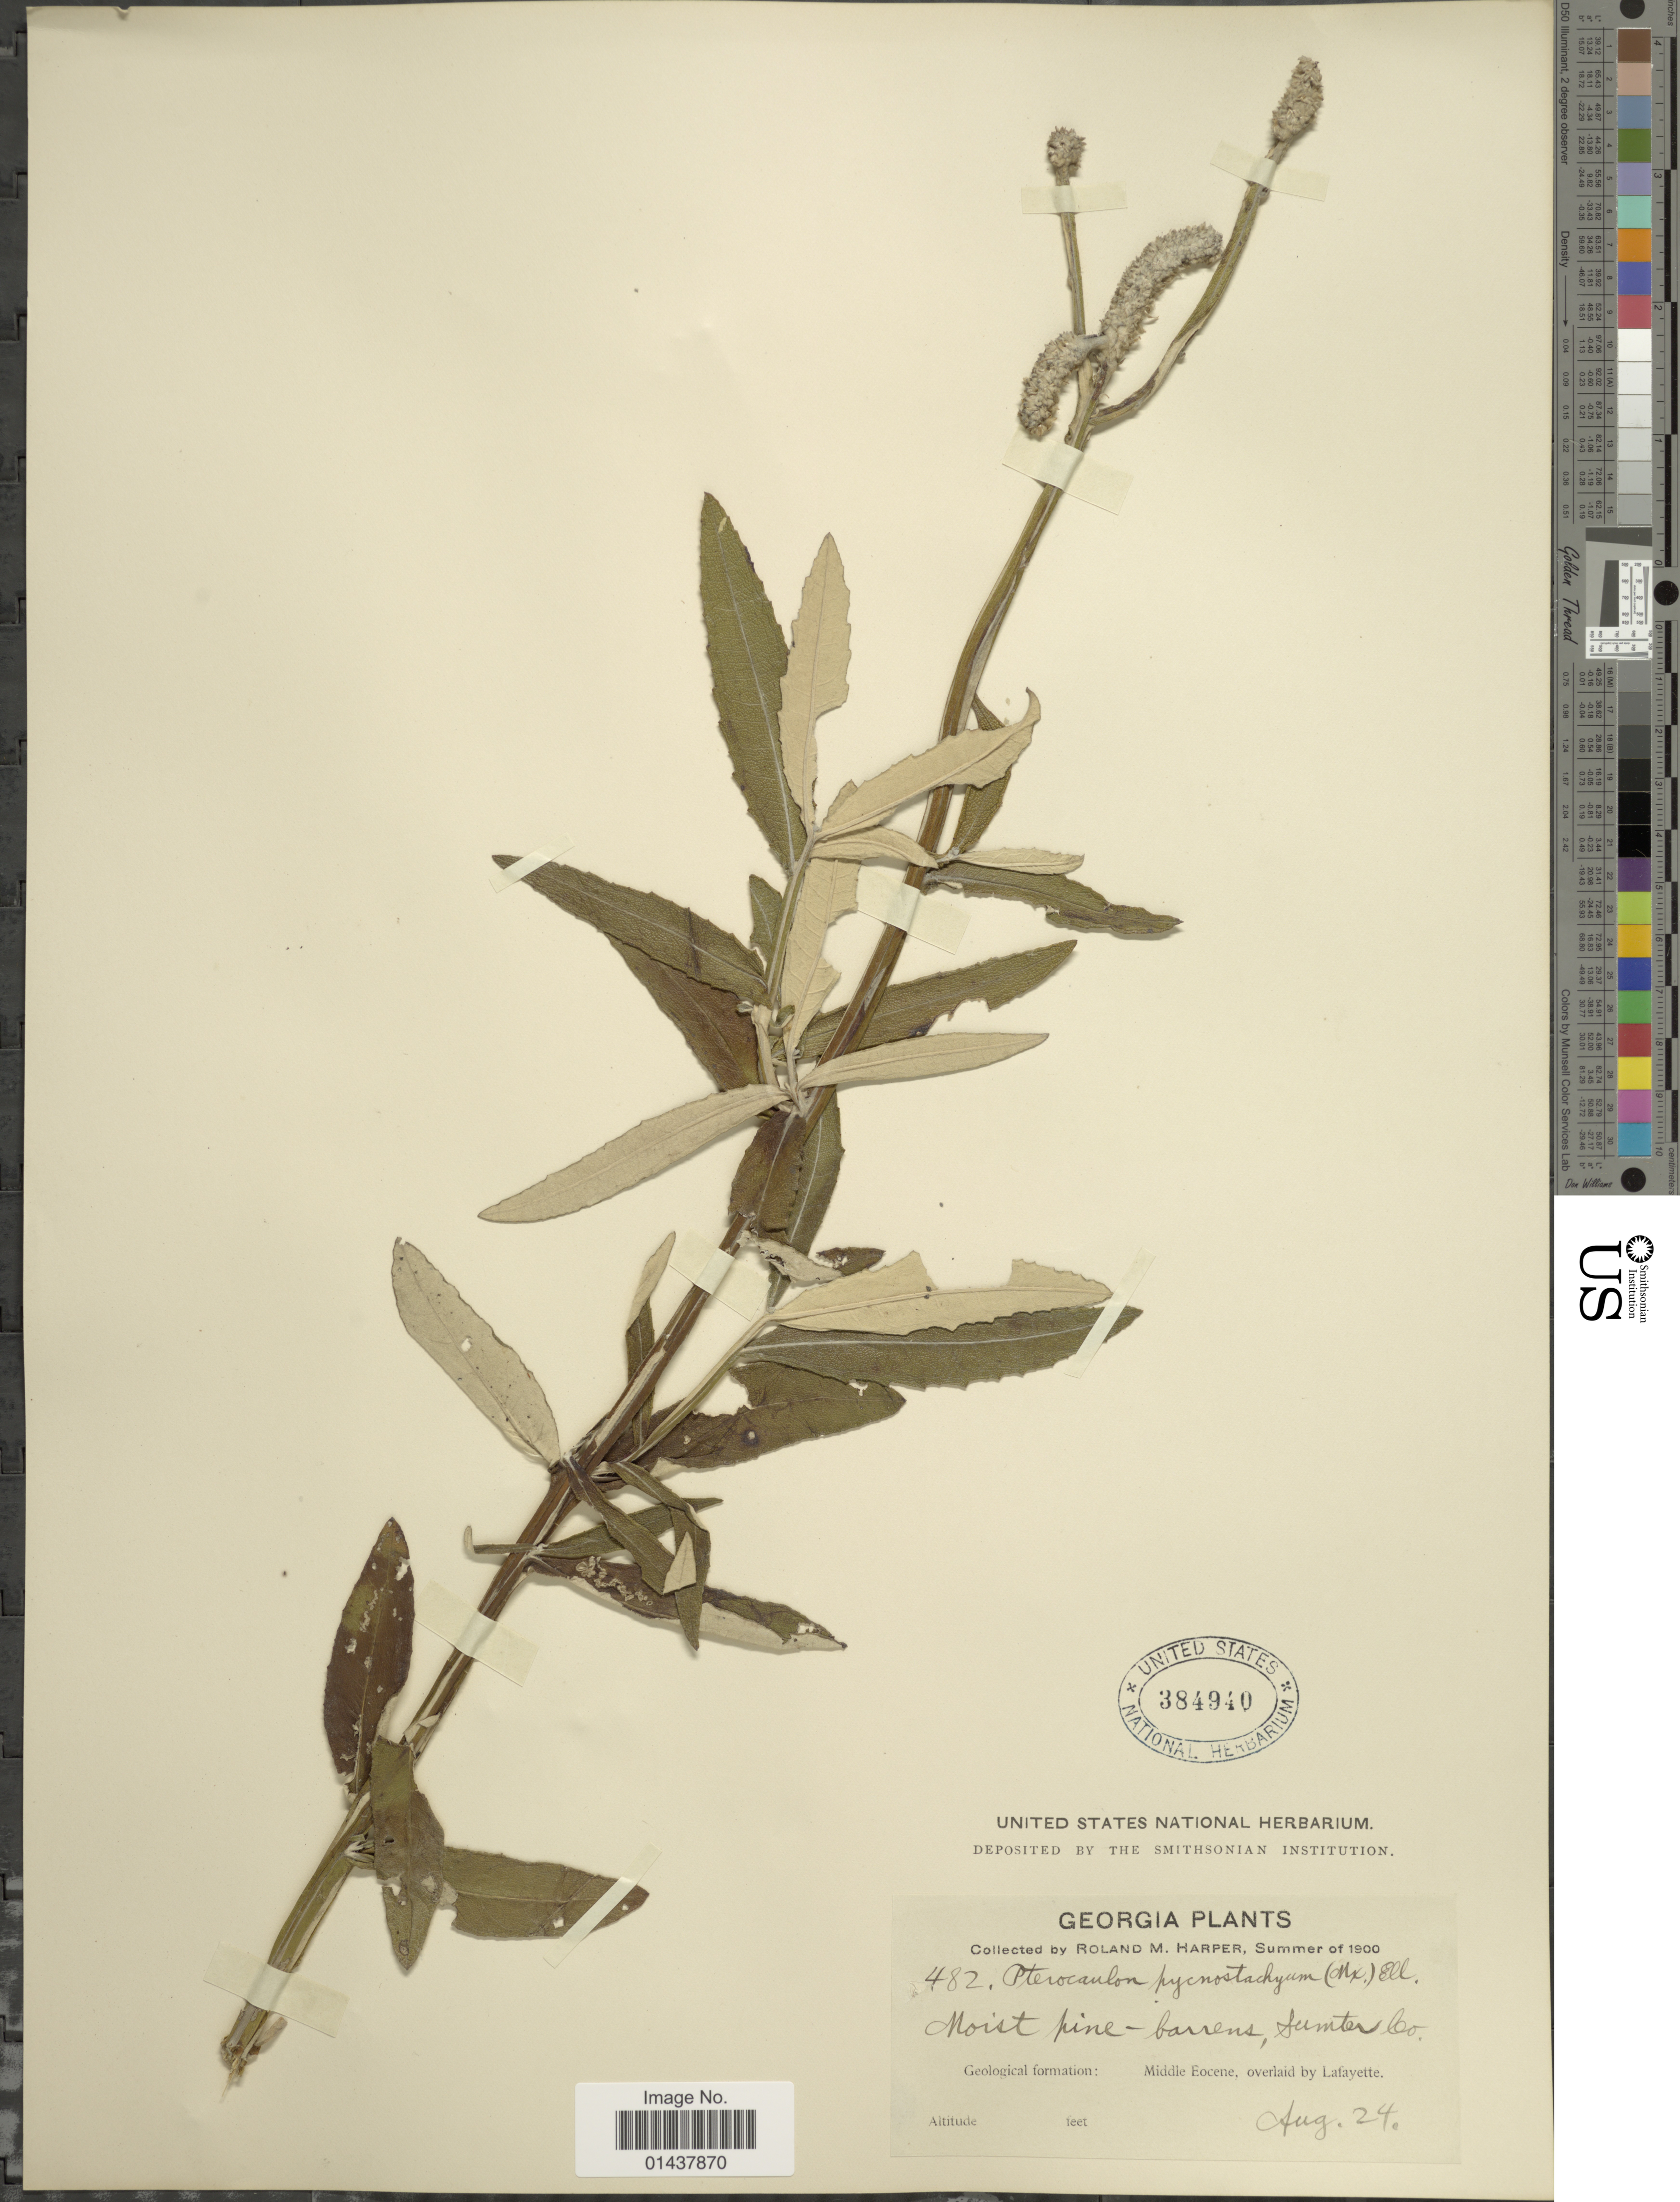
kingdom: Plantae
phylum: Tracheophyta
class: Magnoliopsida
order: Asterales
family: Asteraceae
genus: Pterocaulon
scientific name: Pterocaulon undulatum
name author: C. Mohr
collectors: R. M. Harper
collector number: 482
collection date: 1900-08-24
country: United States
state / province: Georgia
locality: Sumter Co.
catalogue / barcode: US 384940